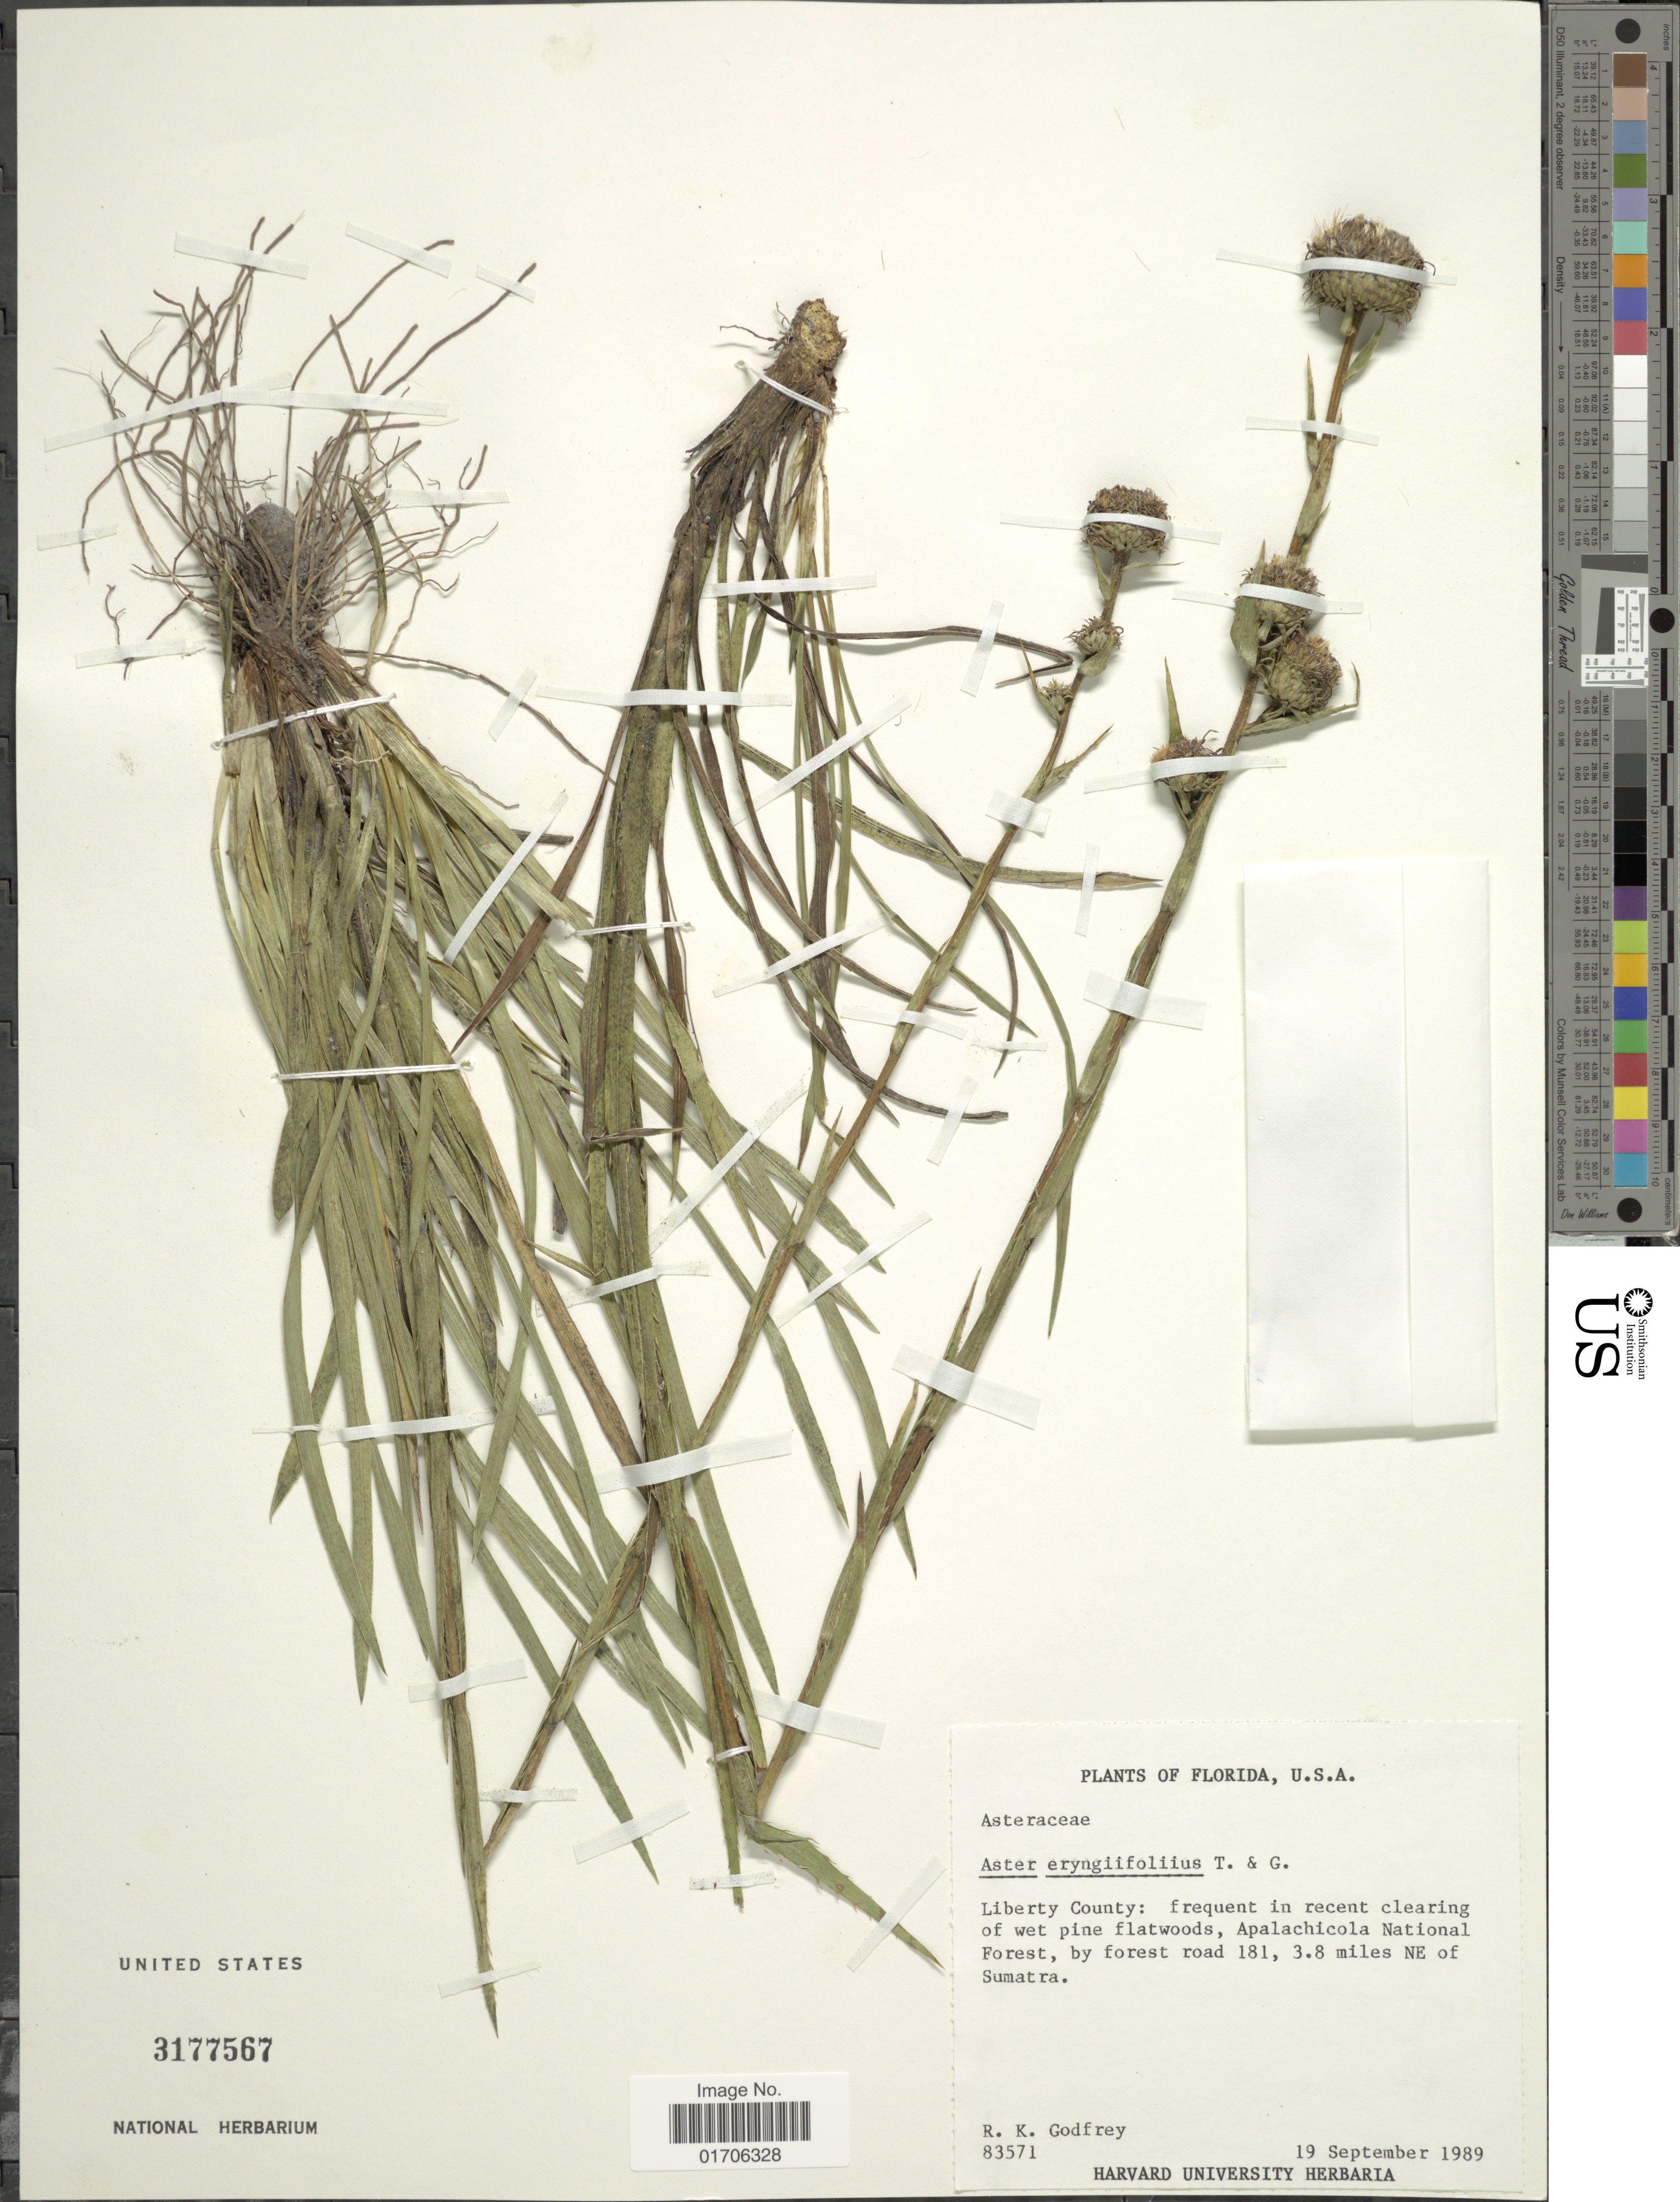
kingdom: Plantae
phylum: Tracheophyta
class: Magnoliopsida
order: Asterales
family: Asteraceae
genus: Eurybia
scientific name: Eurybia eryngiifolia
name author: (Torr. & A. Gray) G.L. Nesom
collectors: R. K. Godfrey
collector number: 83571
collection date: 1989-09-19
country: United States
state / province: Florida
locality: Florida, U.S.A. Liberty County: frequent in recent clearing of wet pine flatwoods, Apalachicola National Forest, by forest road 181, 3.8 miles NE of Sumatra.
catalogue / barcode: US 3177567